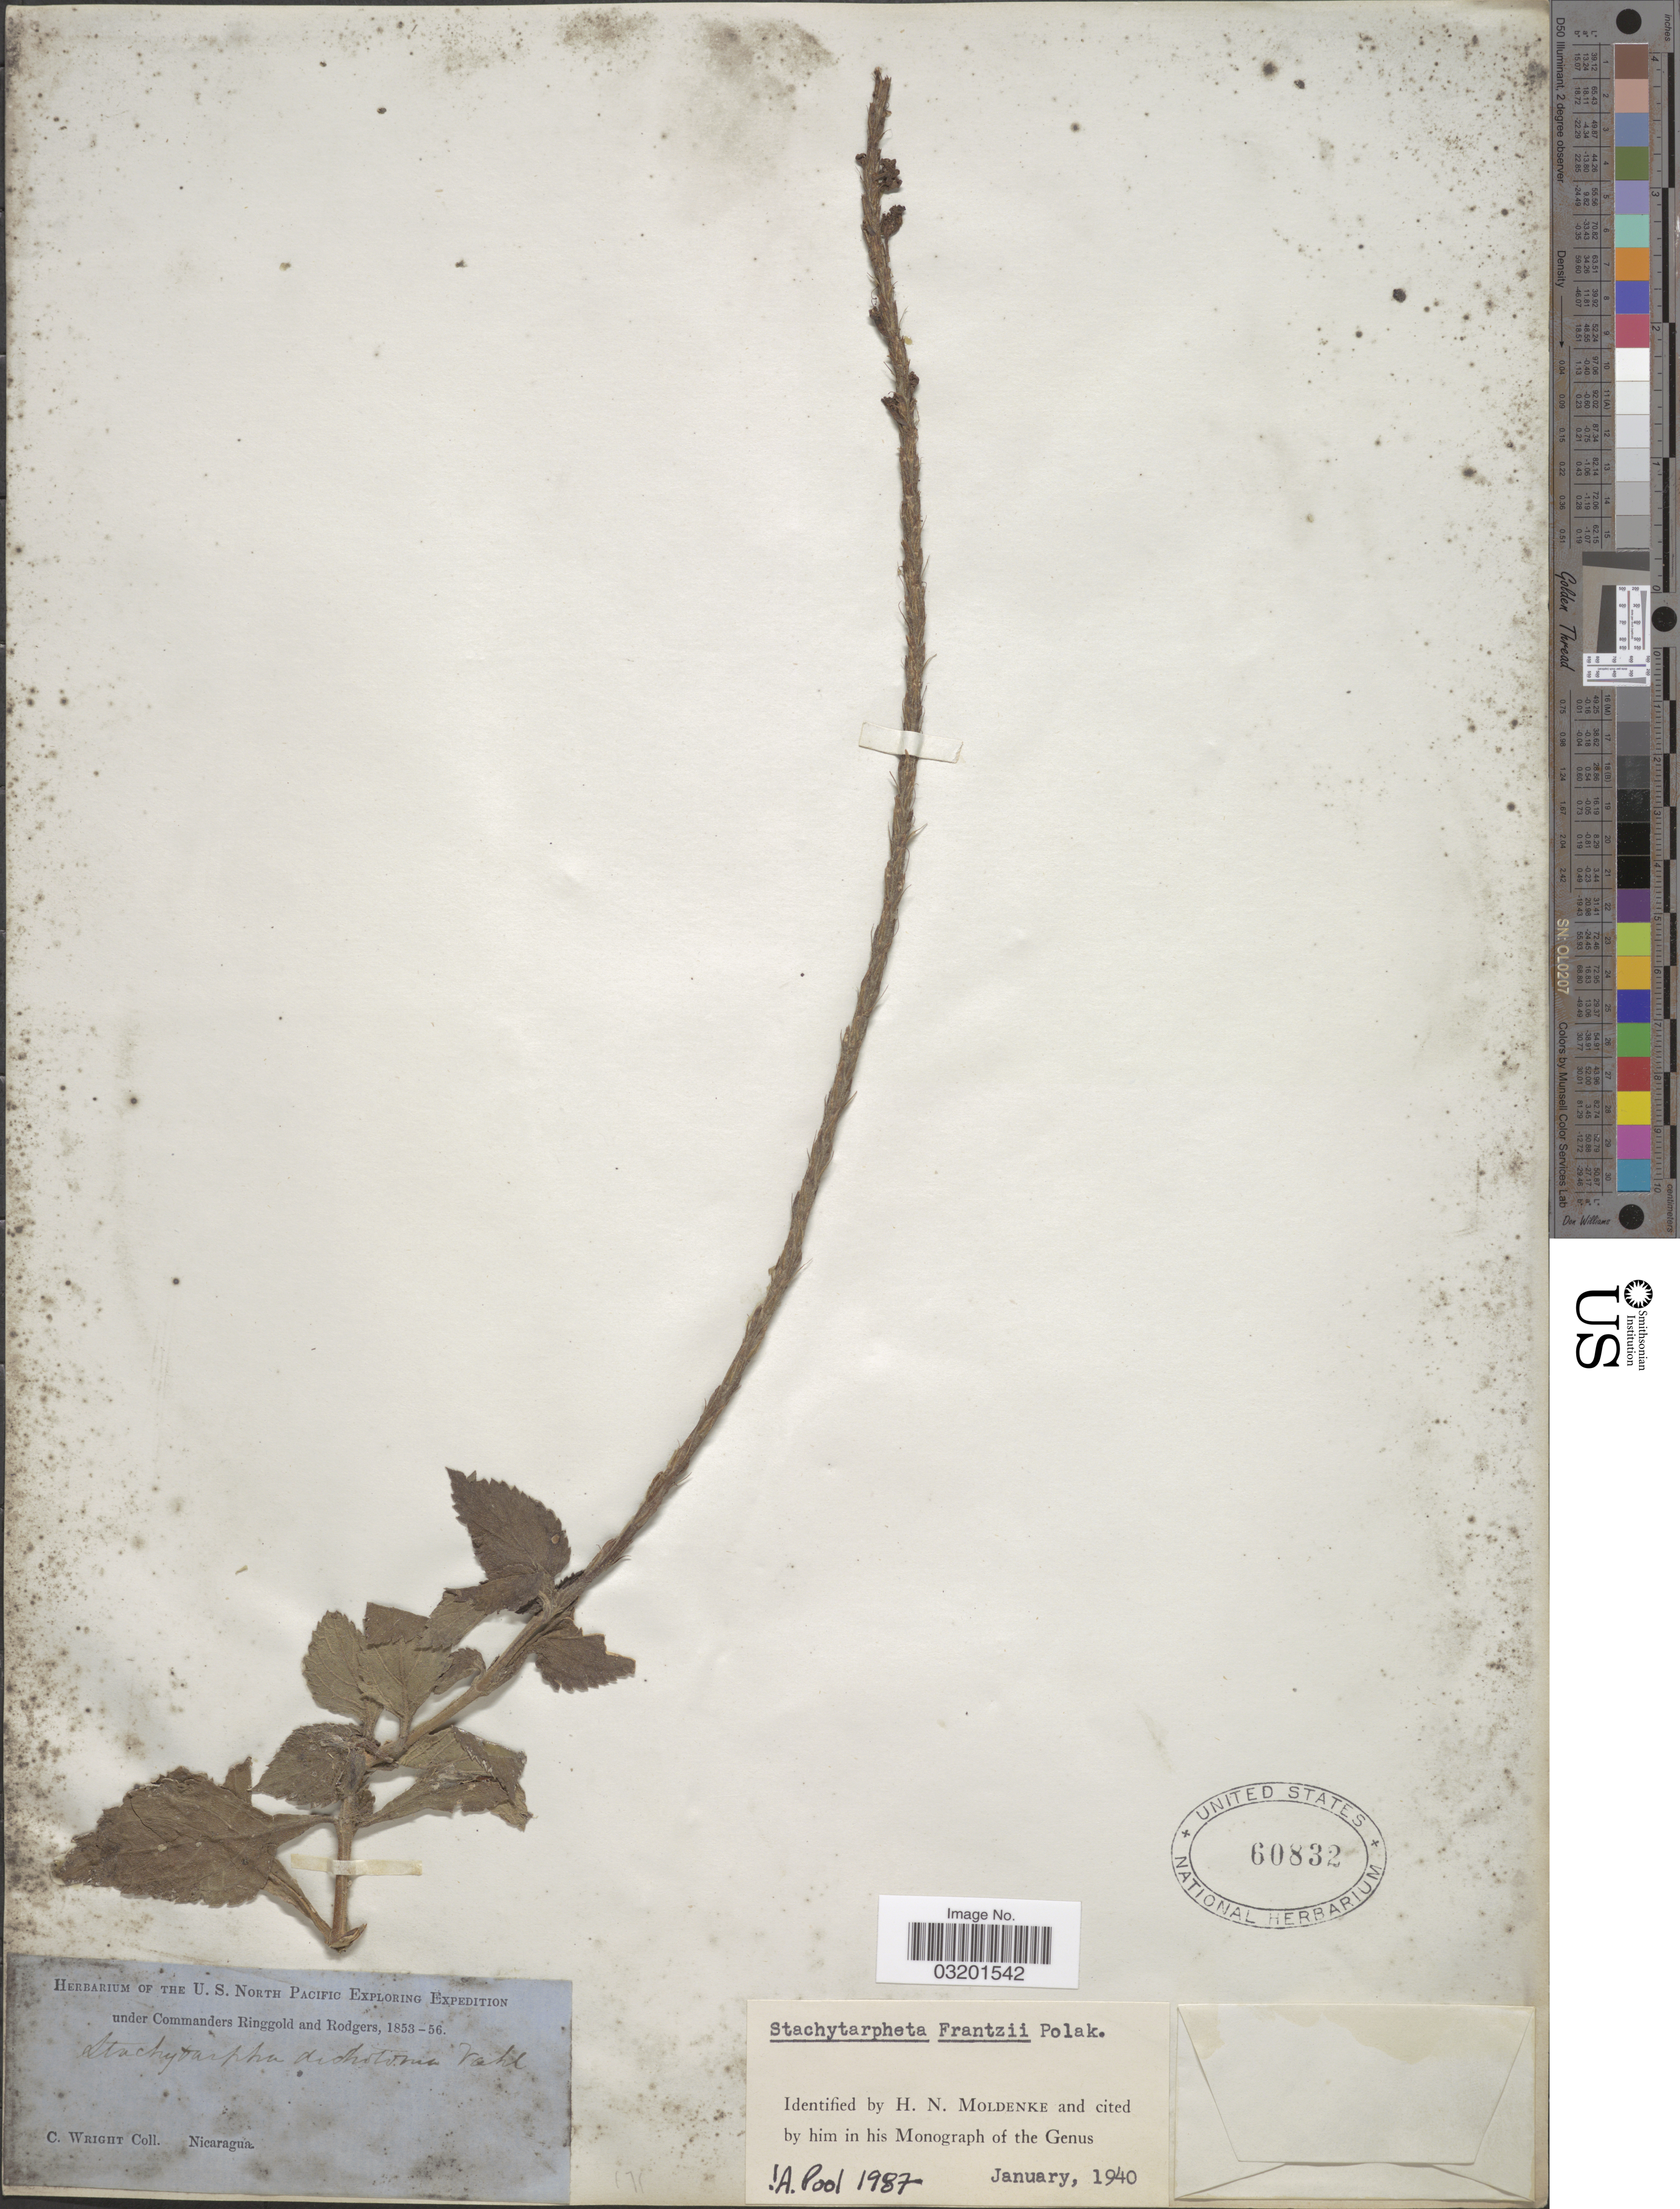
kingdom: Plantae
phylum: Tracheophyta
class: Magnoliopsida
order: Lamiales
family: Verbenaceae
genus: Stachytarpheta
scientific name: Stachytarpheta frantzii var. frantzii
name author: Pol.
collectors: C. Wright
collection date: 1853/1856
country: Nicaragua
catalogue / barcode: US 60832